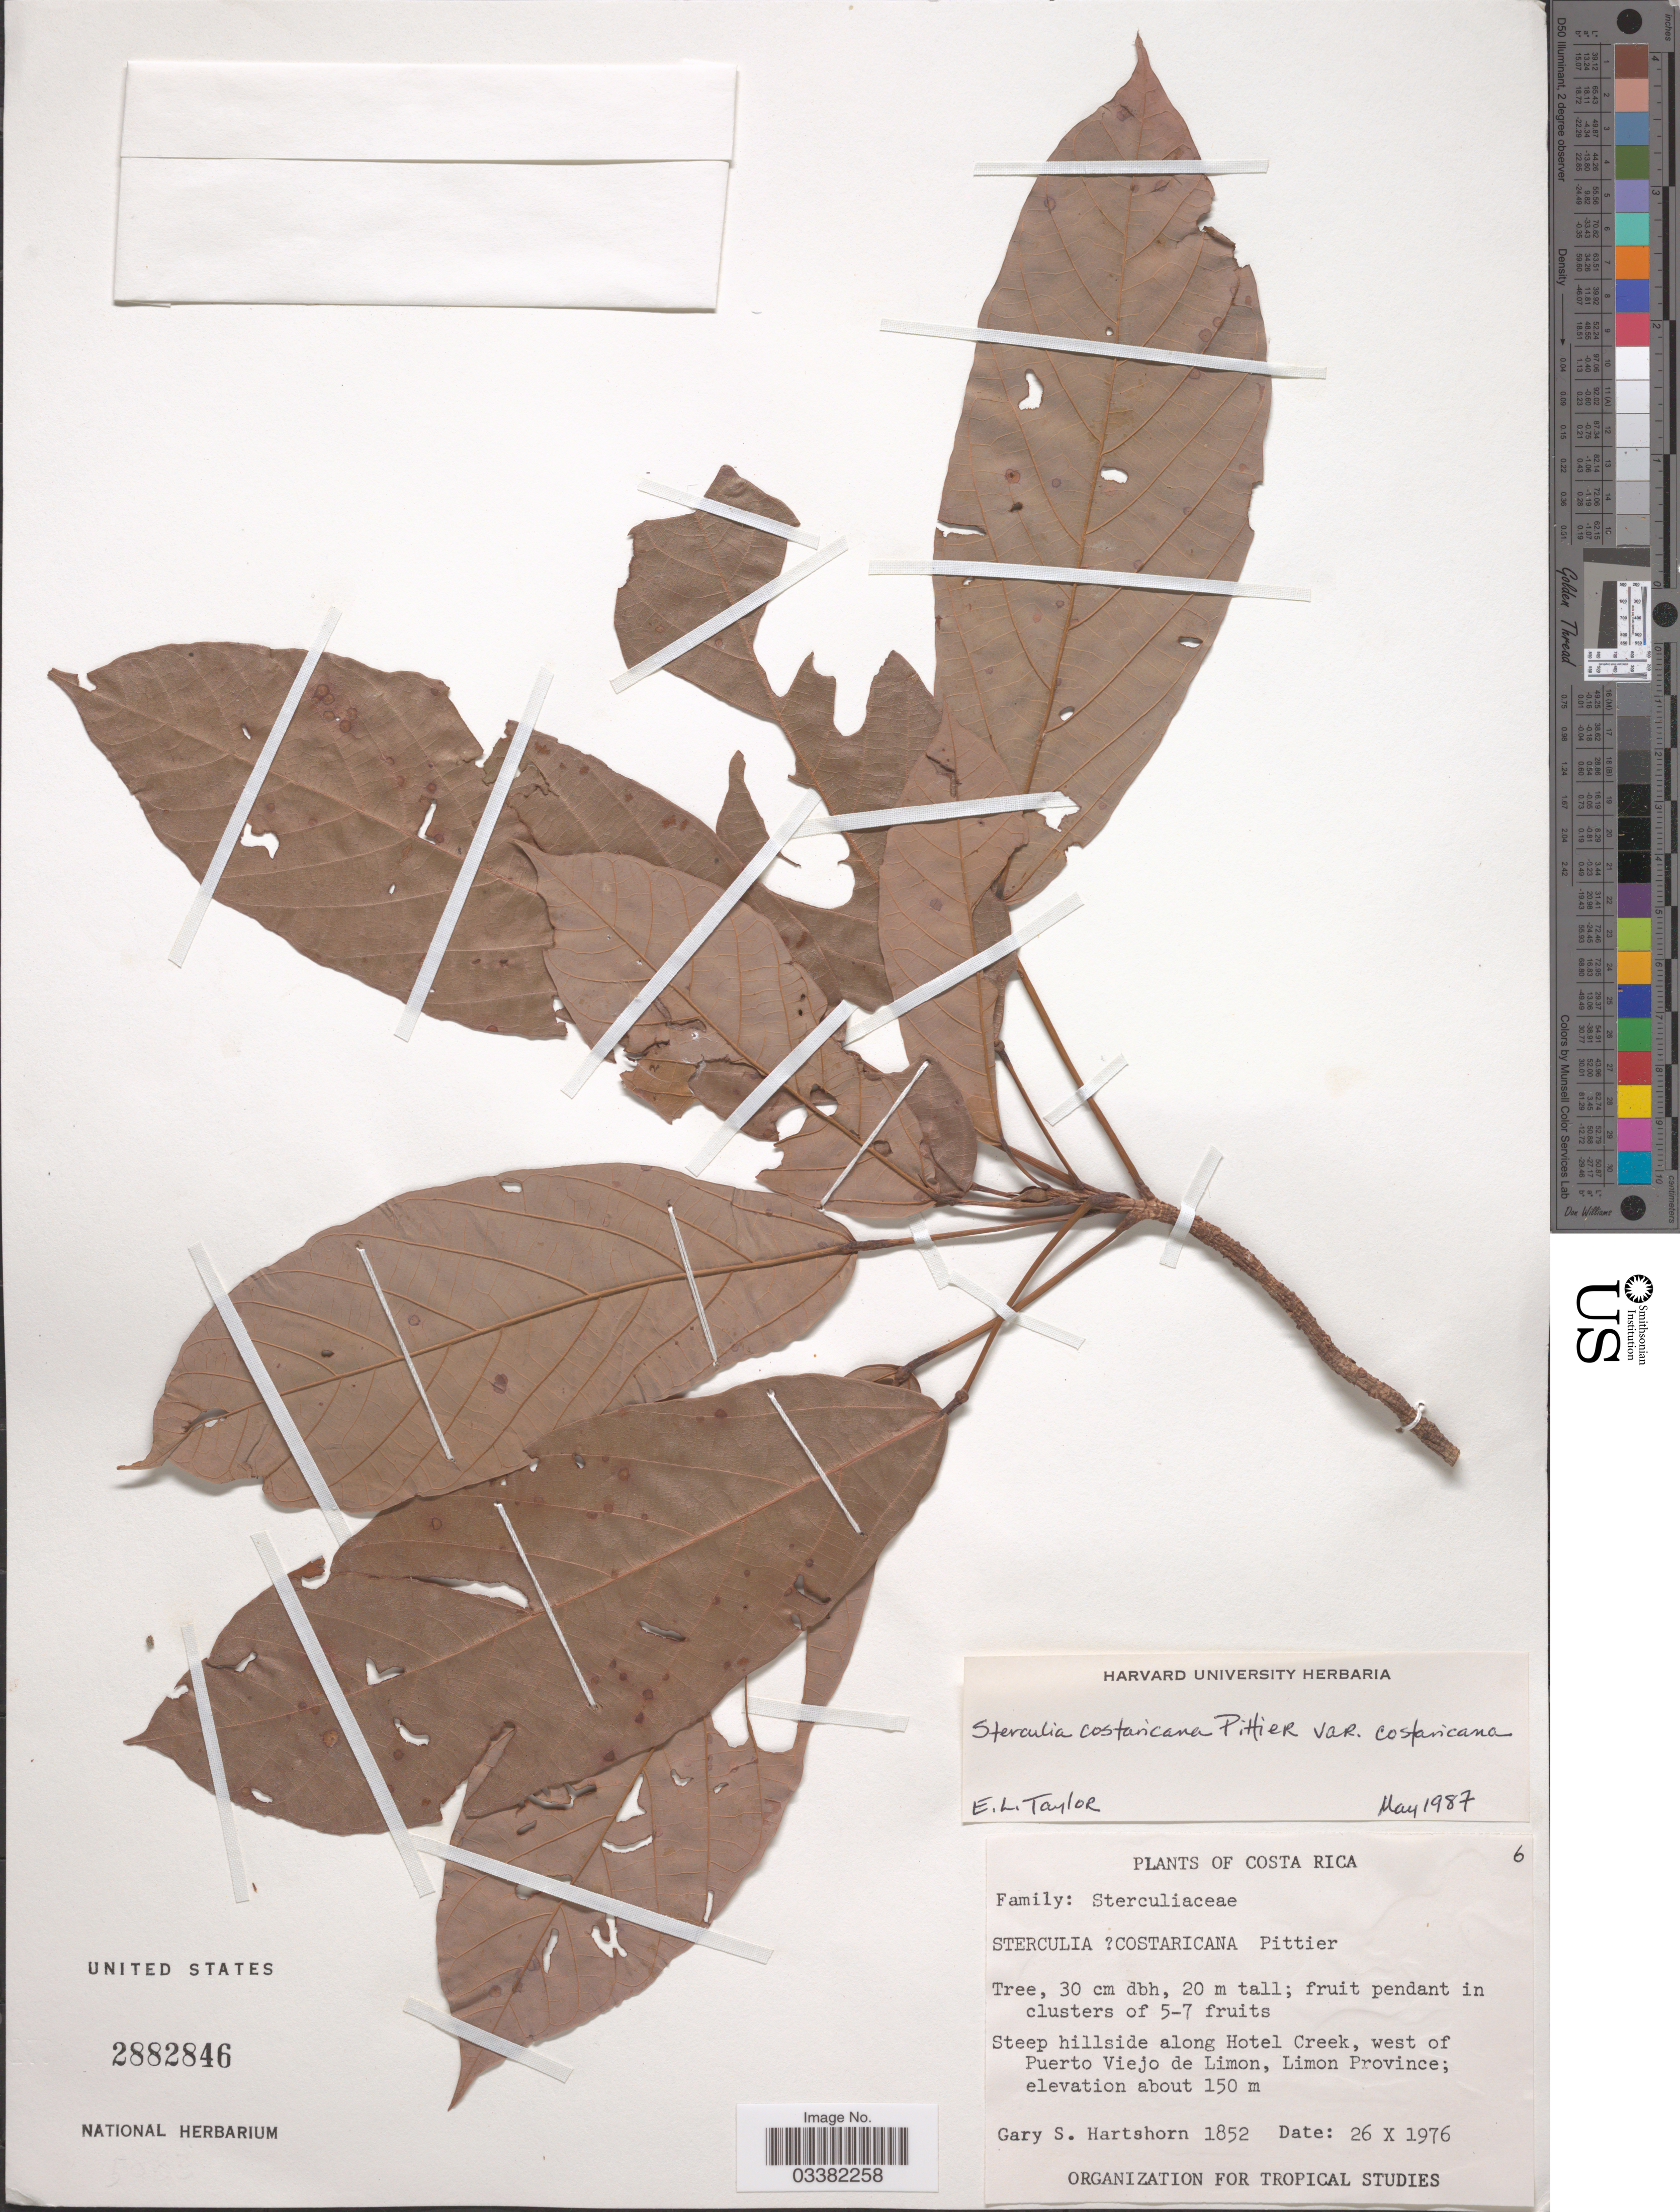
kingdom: Plantae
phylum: Tracheophyta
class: Magnoliopsida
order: Malvales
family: Malvaceae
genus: Sterculia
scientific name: Sterculia costaricana var. costaricana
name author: Pittier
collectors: G. Hartshorn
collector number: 1852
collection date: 1976-10-26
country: Costa Rica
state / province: Limón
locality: Along Hotel Creek, west of Puerto Viejo de Limon.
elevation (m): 150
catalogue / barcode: US 2882846